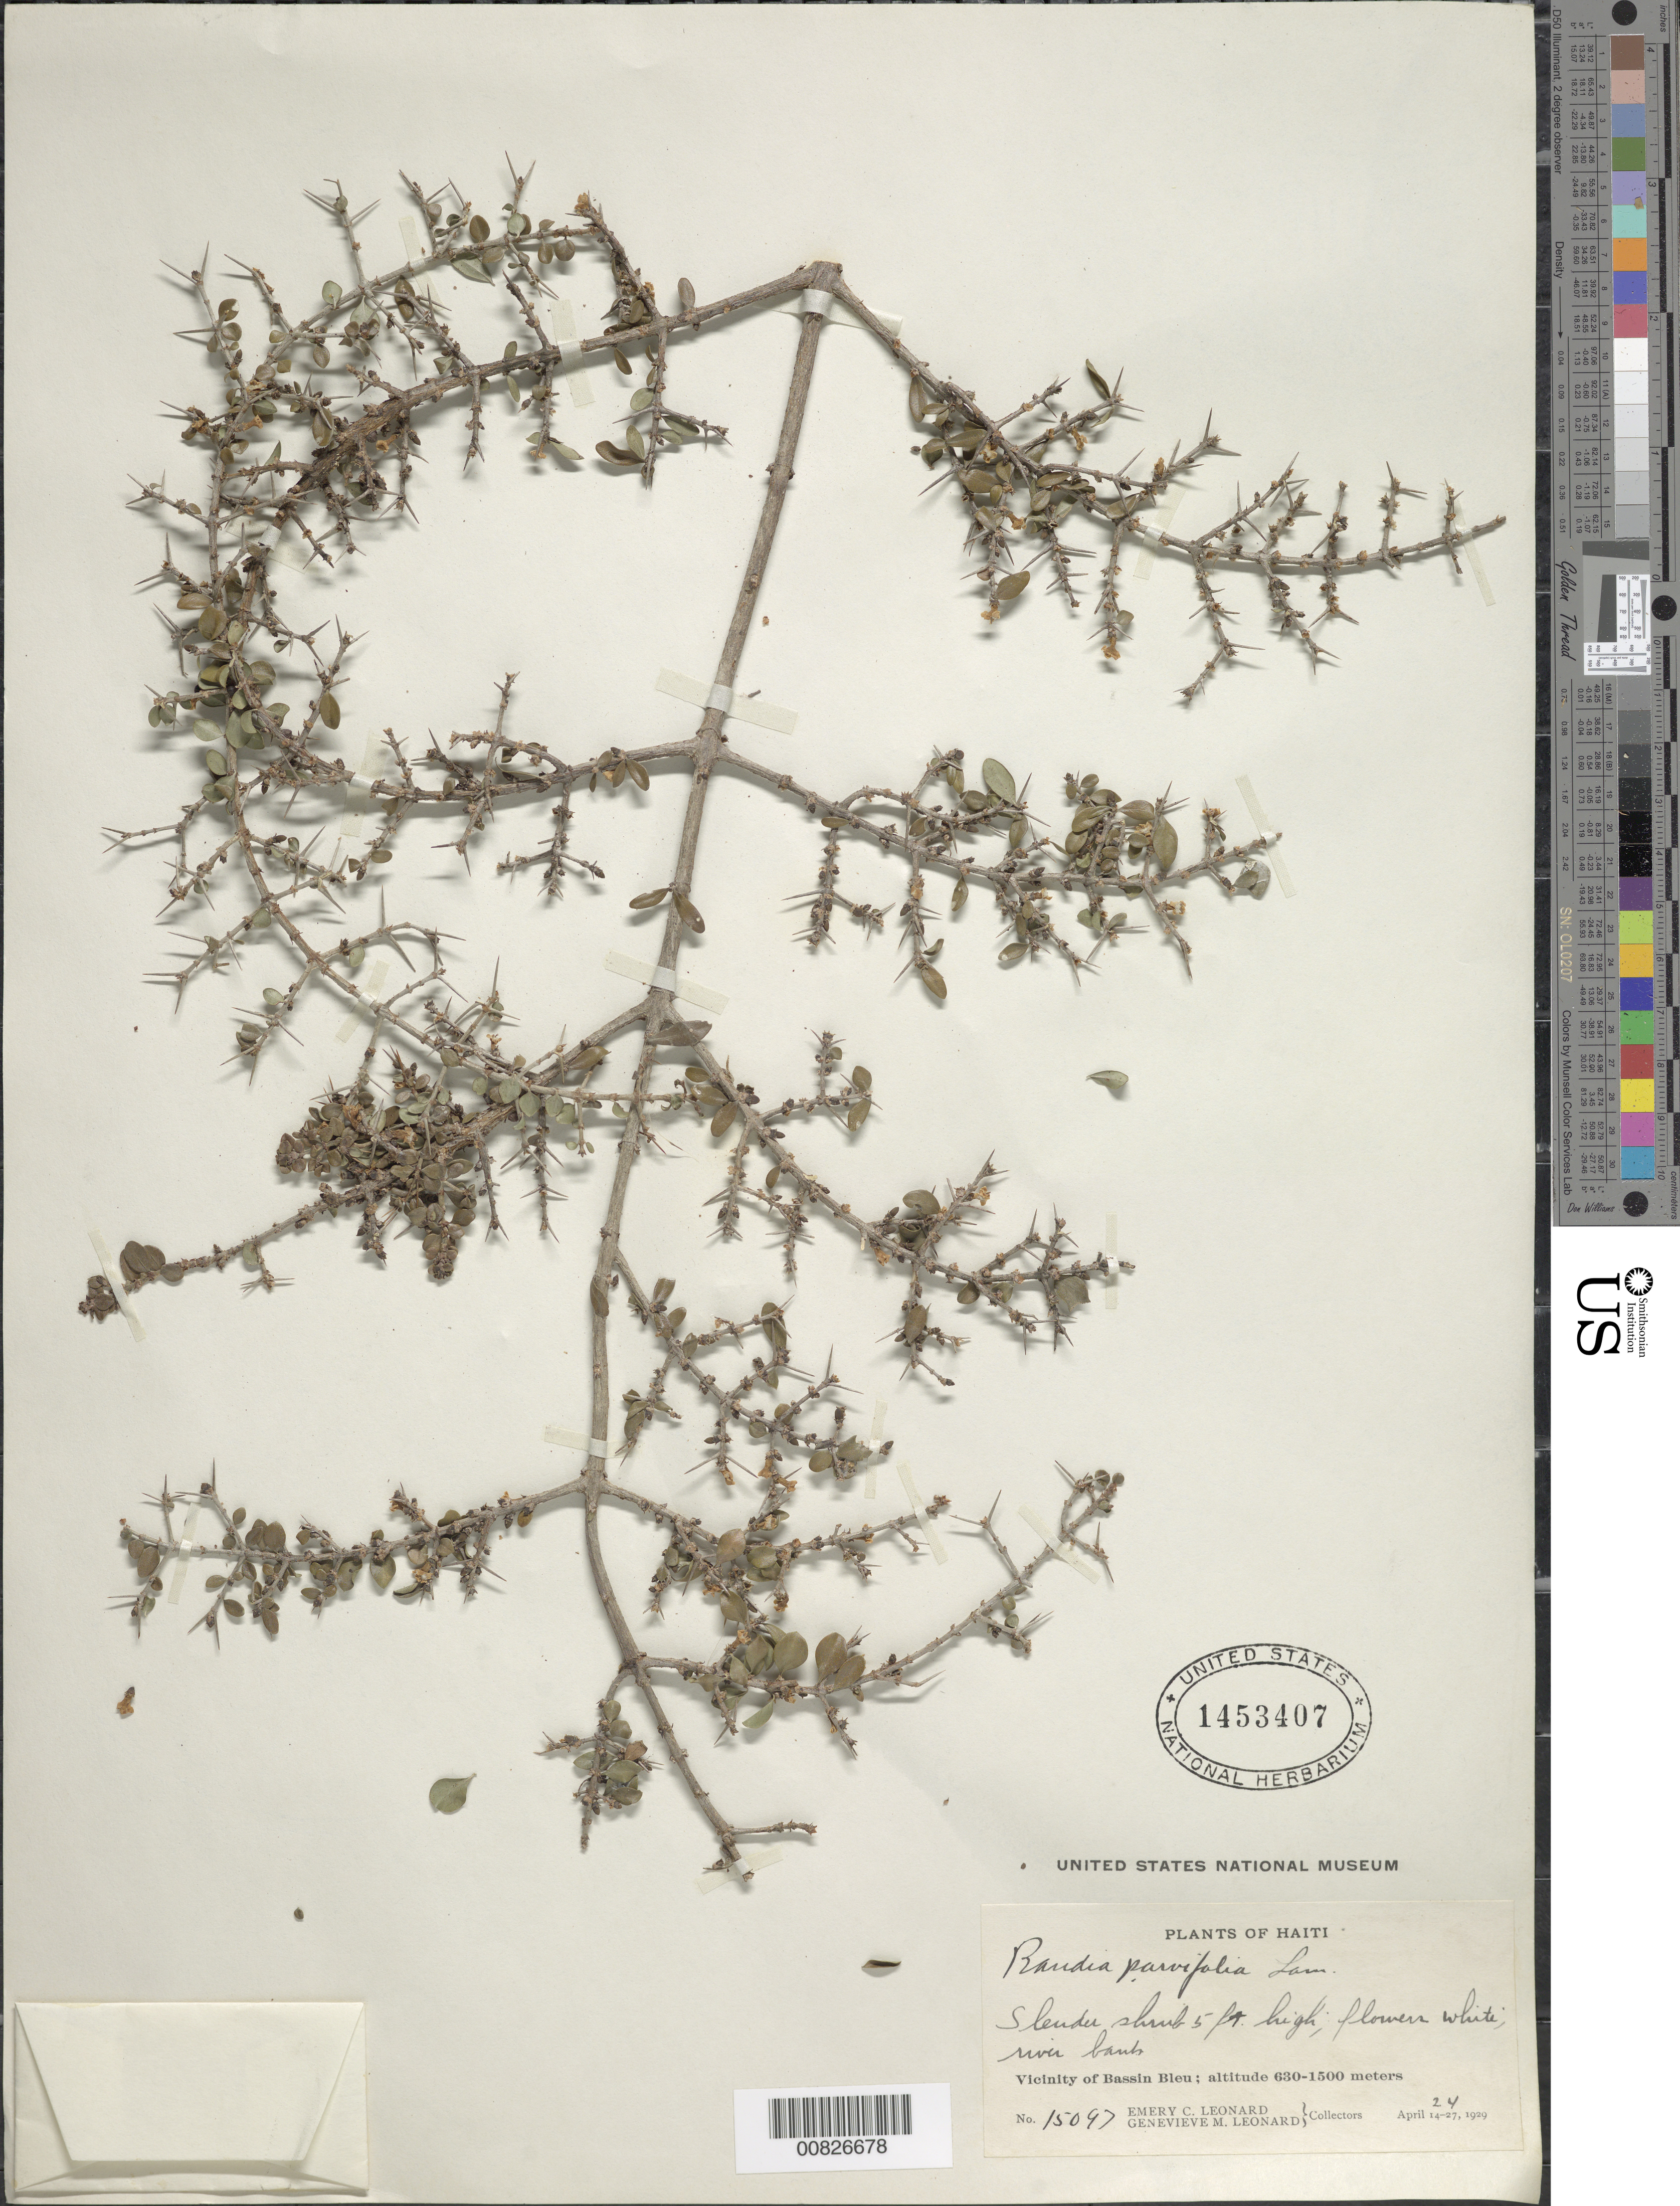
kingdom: Plantae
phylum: Tracheophyta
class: Magnoliopsida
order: Gentianales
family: Rubiaceae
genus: Randia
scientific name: Randia parvifolia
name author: Lam.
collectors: E. C. Leonard & G. M. Leonard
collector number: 15097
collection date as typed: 24 Apr 1929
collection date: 1929-04-24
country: Haiti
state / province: Nord-Ouest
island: Hispaniola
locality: Vicinity of Bassin Bleu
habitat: River banks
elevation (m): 630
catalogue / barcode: US 1453407